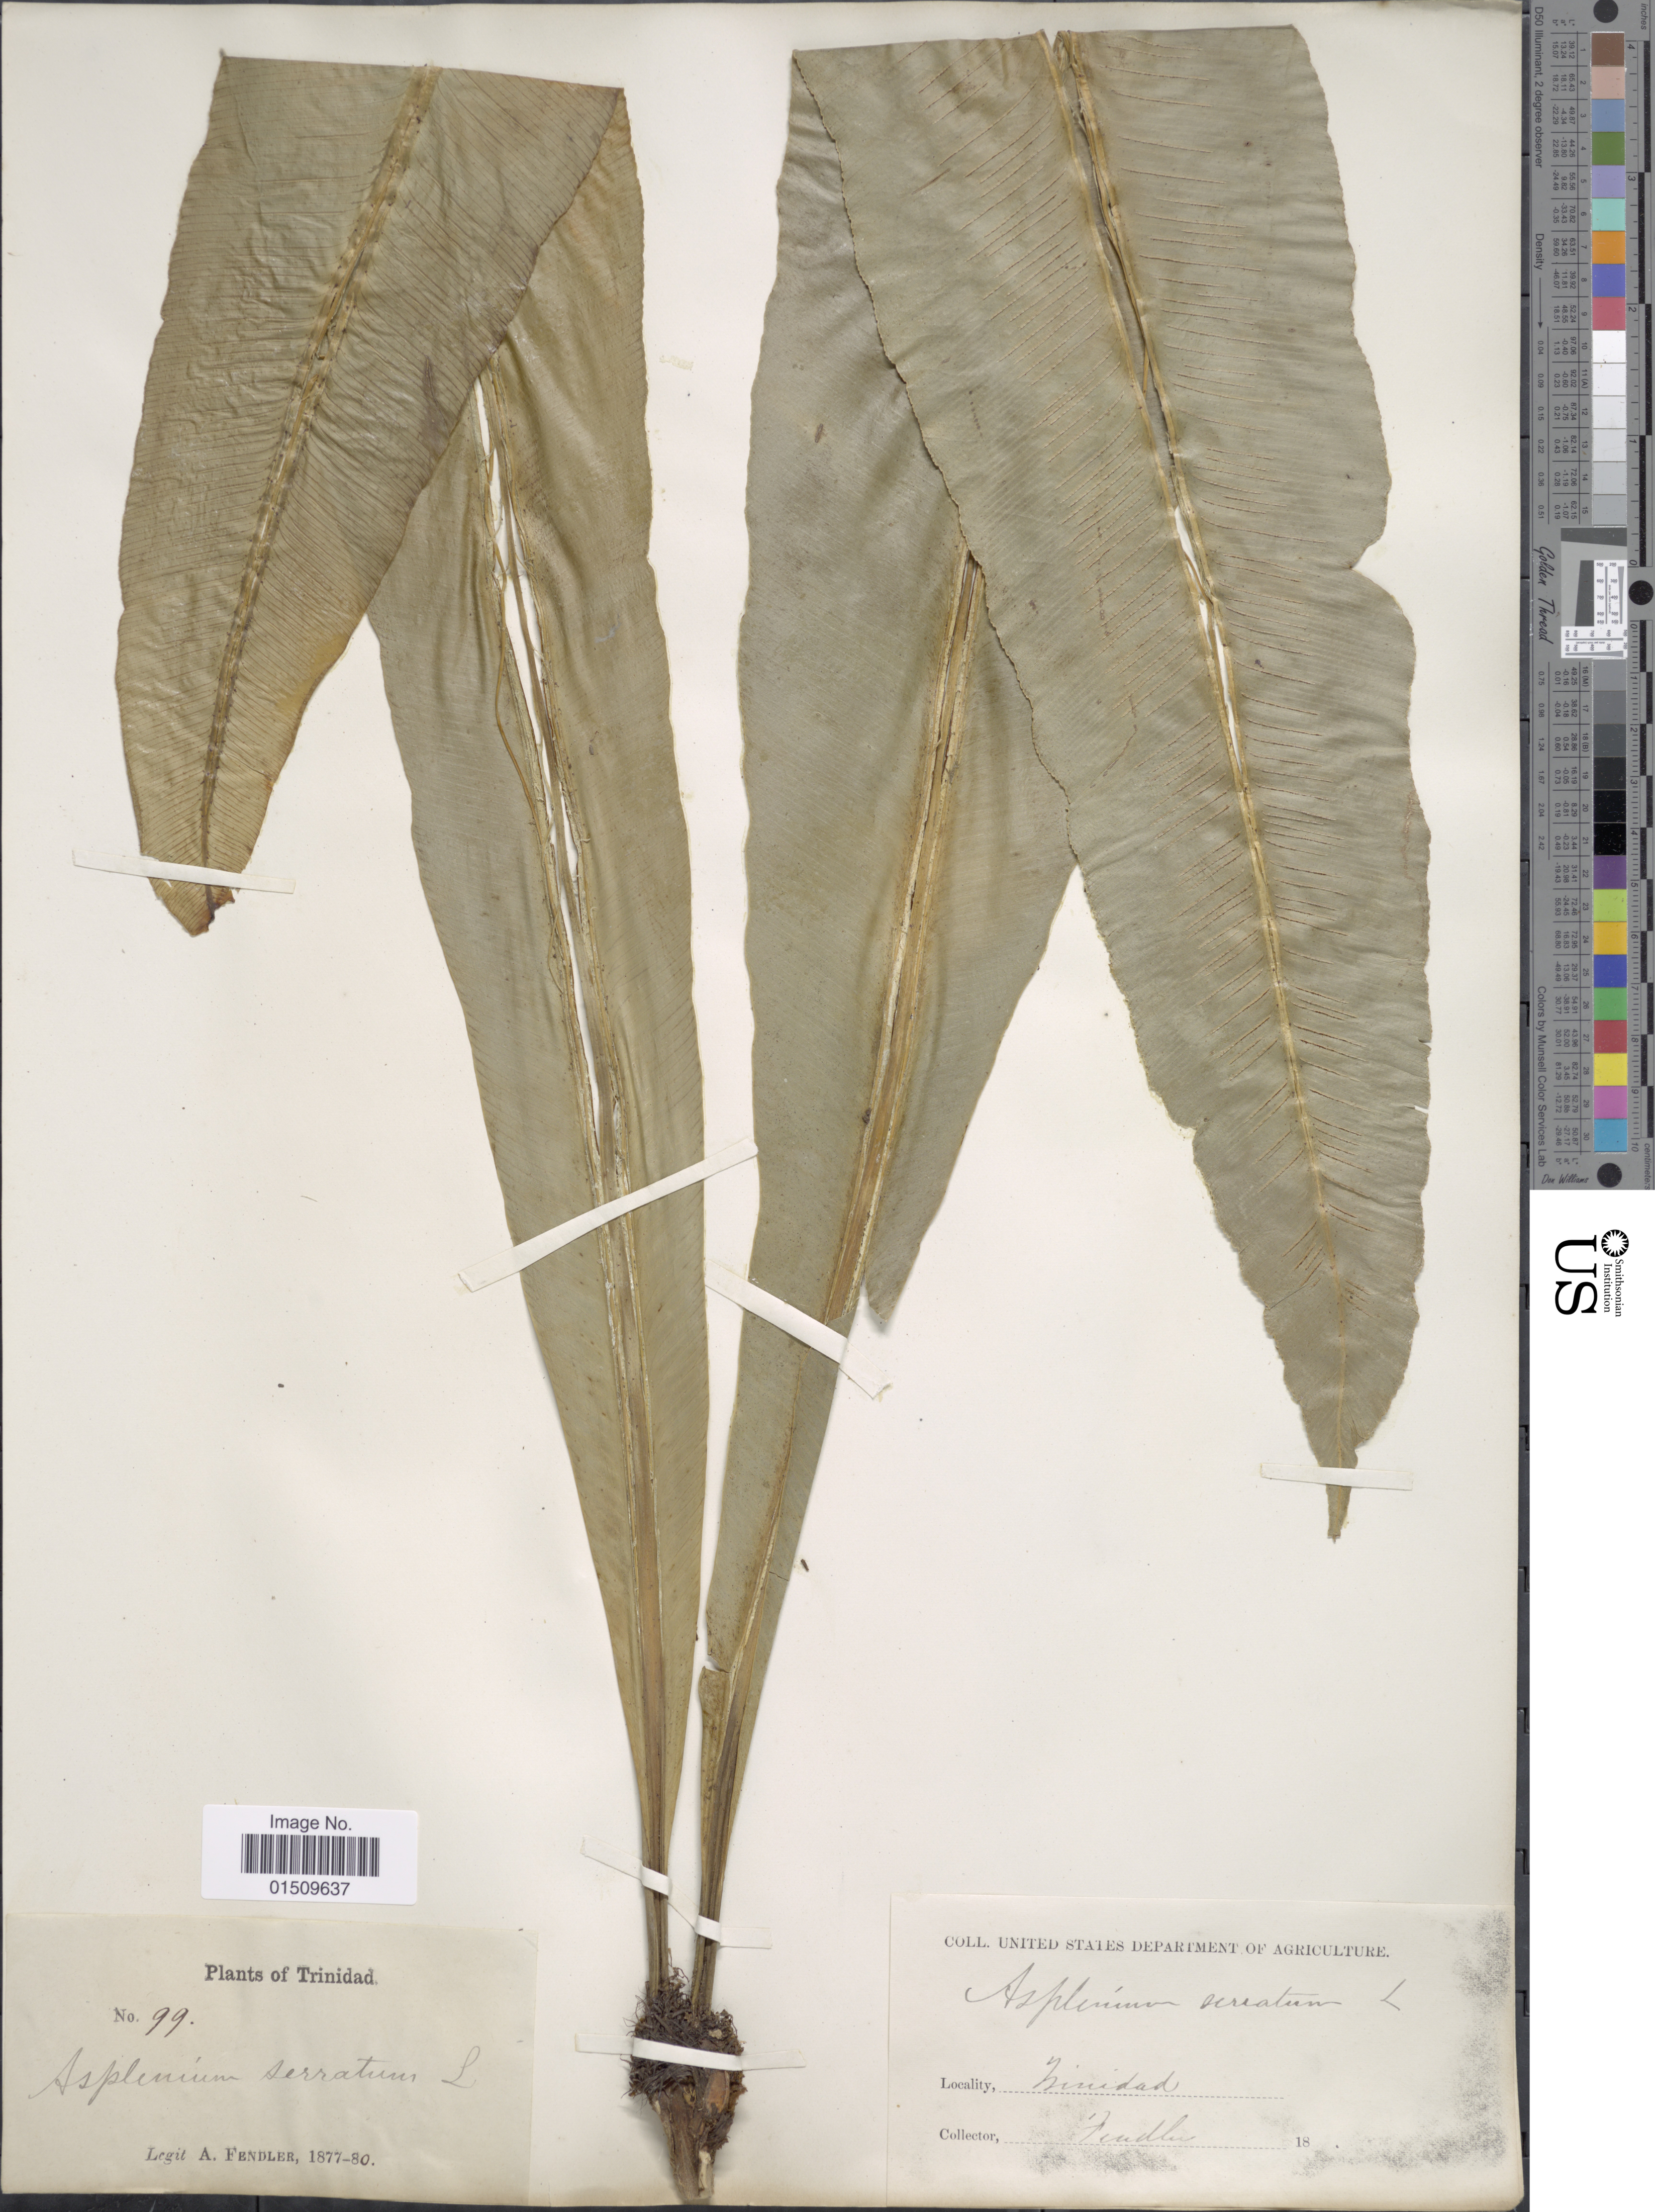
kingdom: Plantae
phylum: Tracheophyta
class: Polypodiopsida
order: Polypodiales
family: Aspleniaceae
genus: Asplenium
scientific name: Asplenium serratum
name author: L.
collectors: A. Fendler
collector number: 99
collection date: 1877/1880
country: Trinidad and Tobago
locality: Trinidad.